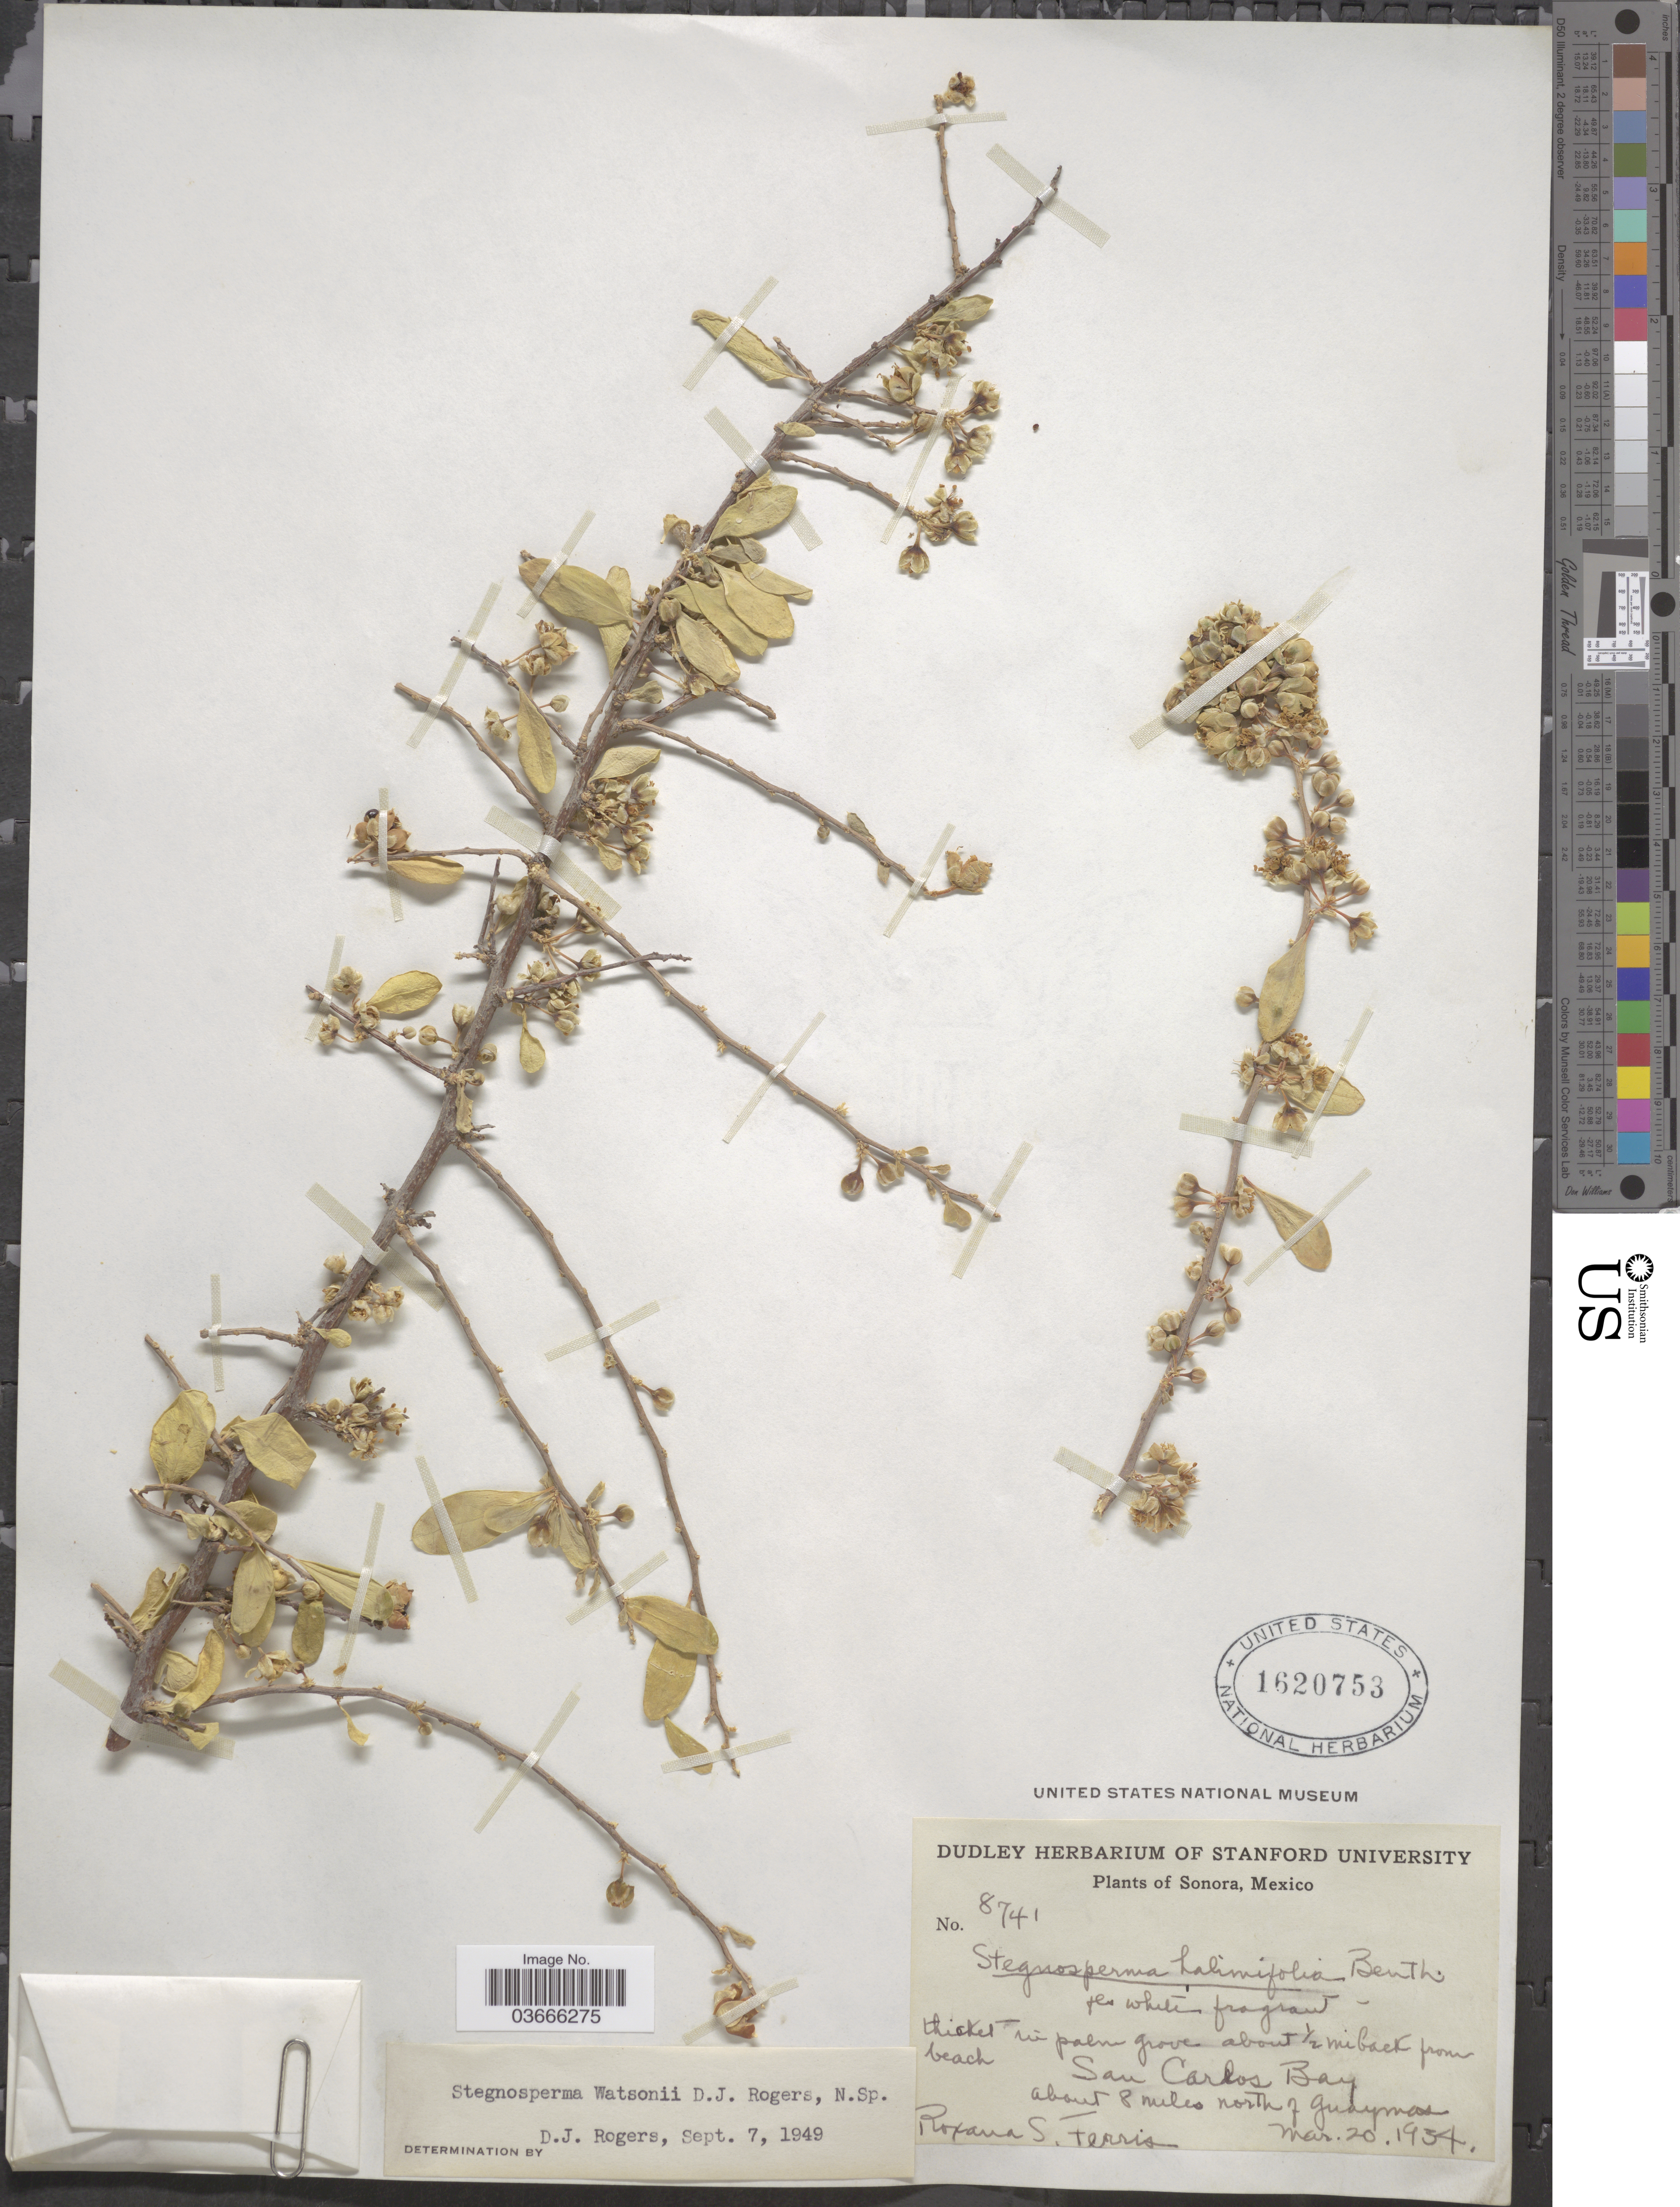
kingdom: Plantae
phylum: Tracheophyta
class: Magnoliopsida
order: Caryophyllales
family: Stegnospermataceae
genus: Stegnosperma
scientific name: Stegnosperma watsonii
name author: D.J. Rogers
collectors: R. S. Ferris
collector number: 8741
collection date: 1934-03-20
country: Mexico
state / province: Sonora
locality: About ½ mi back from beach San Carlos Bay about 8 miles north of Guaymas.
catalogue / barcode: US 1620753